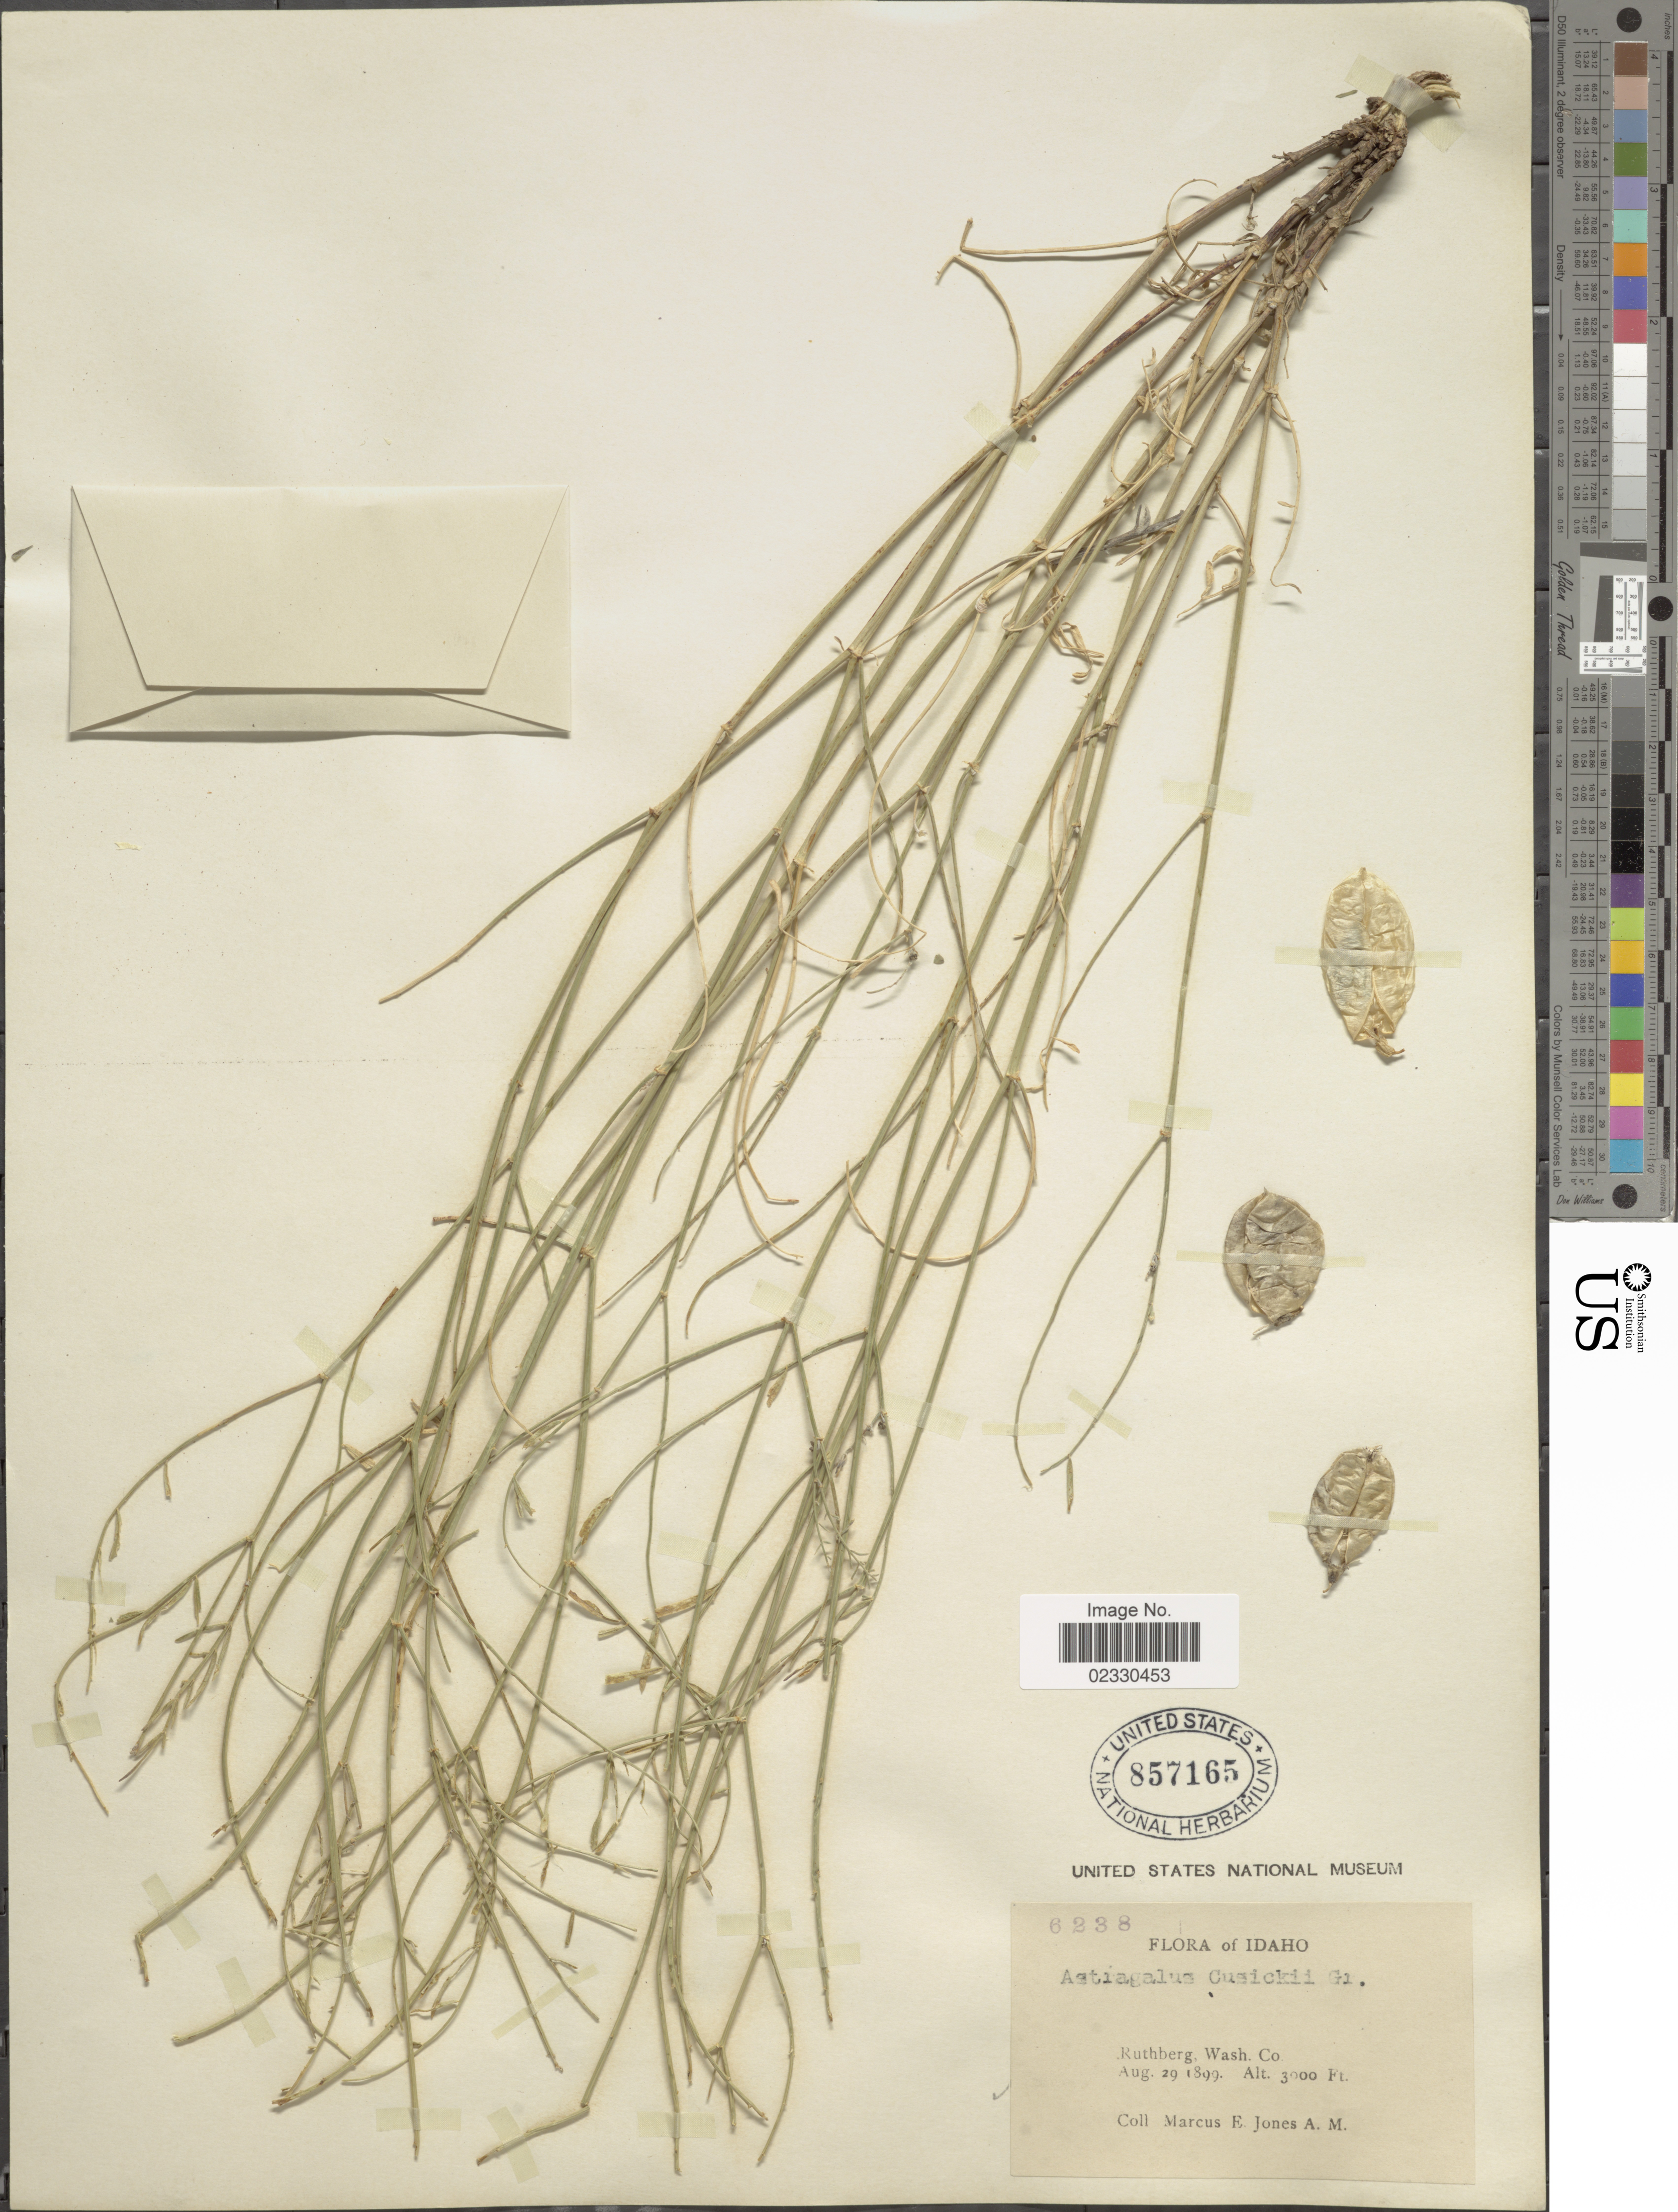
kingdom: Plantae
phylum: Tracheophyta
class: Magnoliopsida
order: Fabales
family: Fabaceae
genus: Astragalus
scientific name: Astragalus cusickii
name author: A. Gray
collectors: M. E. Jones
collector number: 6238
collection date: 1899-08-29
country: United States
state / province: Idaho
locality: Ruthberg, Wash. Co.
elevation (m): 914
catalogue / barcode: US 857165